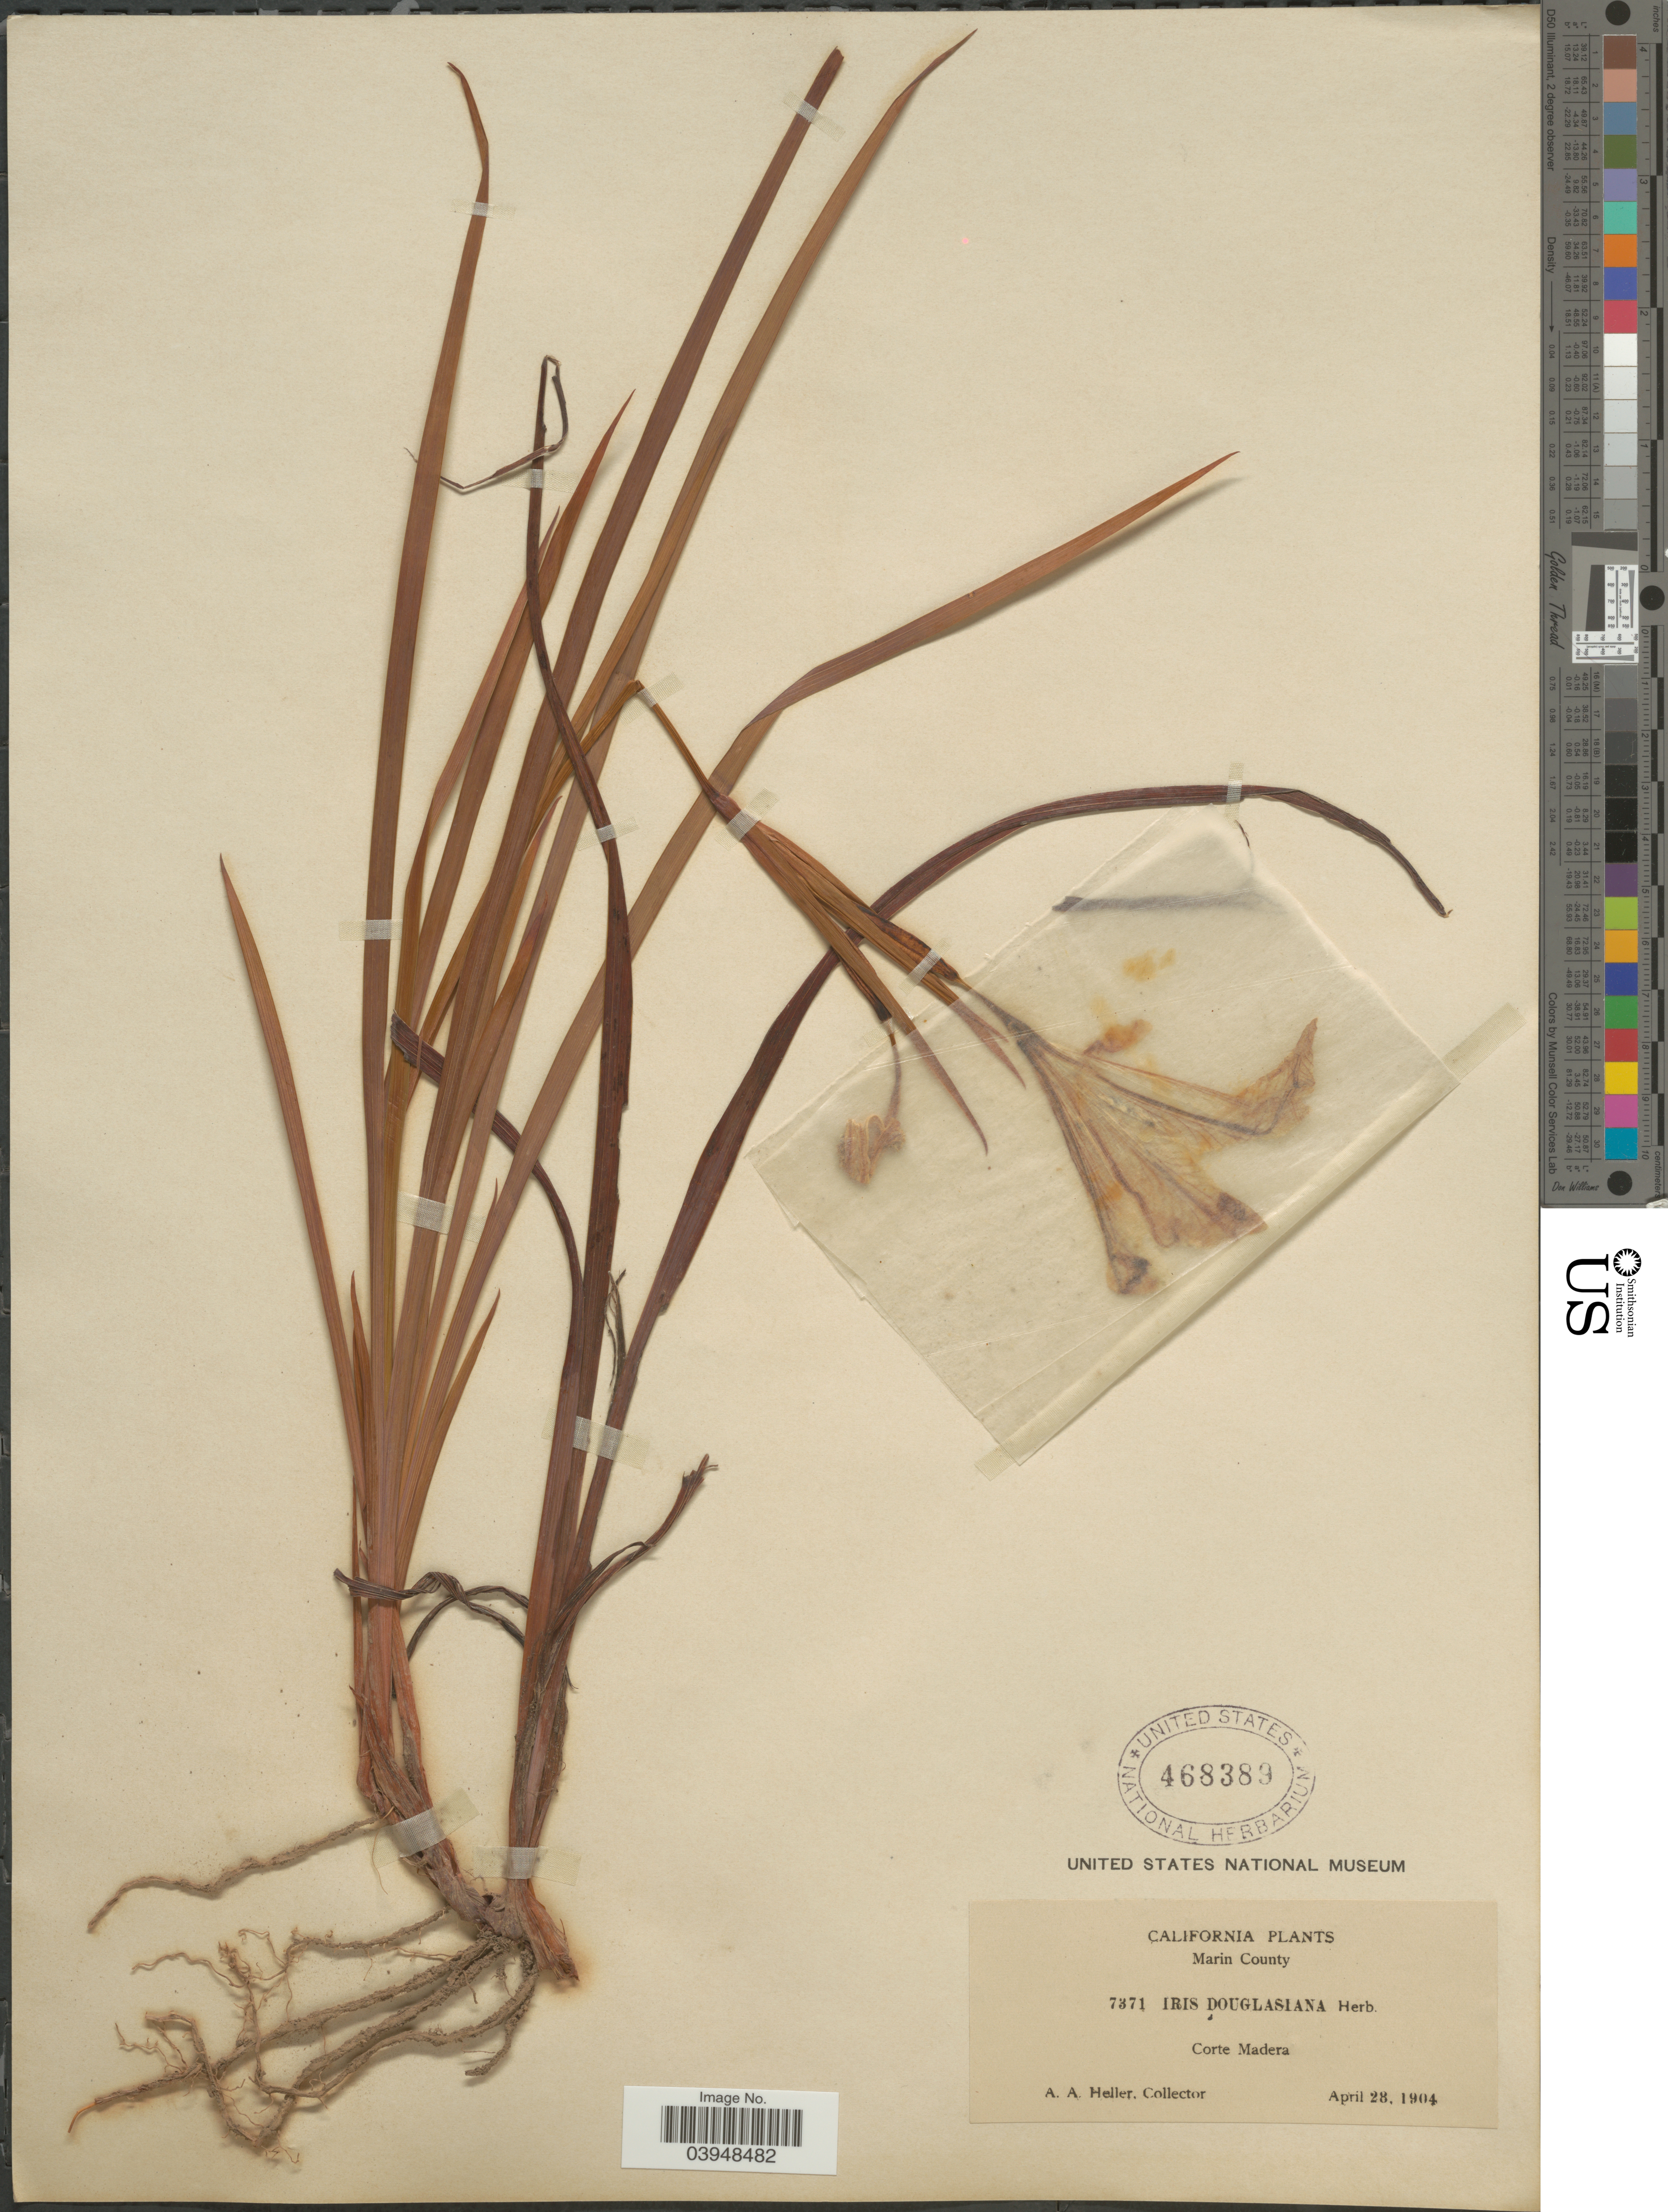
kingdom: Plantae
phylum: Tracheophyta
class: Liliopsida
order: Asparagales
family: Iridaceae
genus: Iris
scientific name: Iris douglasiana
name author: Herb.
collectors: A. A. Heller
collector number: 7371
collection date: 1904-04-28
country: United States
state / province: California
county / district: Marin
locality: Marin County. Corte Madera.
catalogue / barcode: US 468389